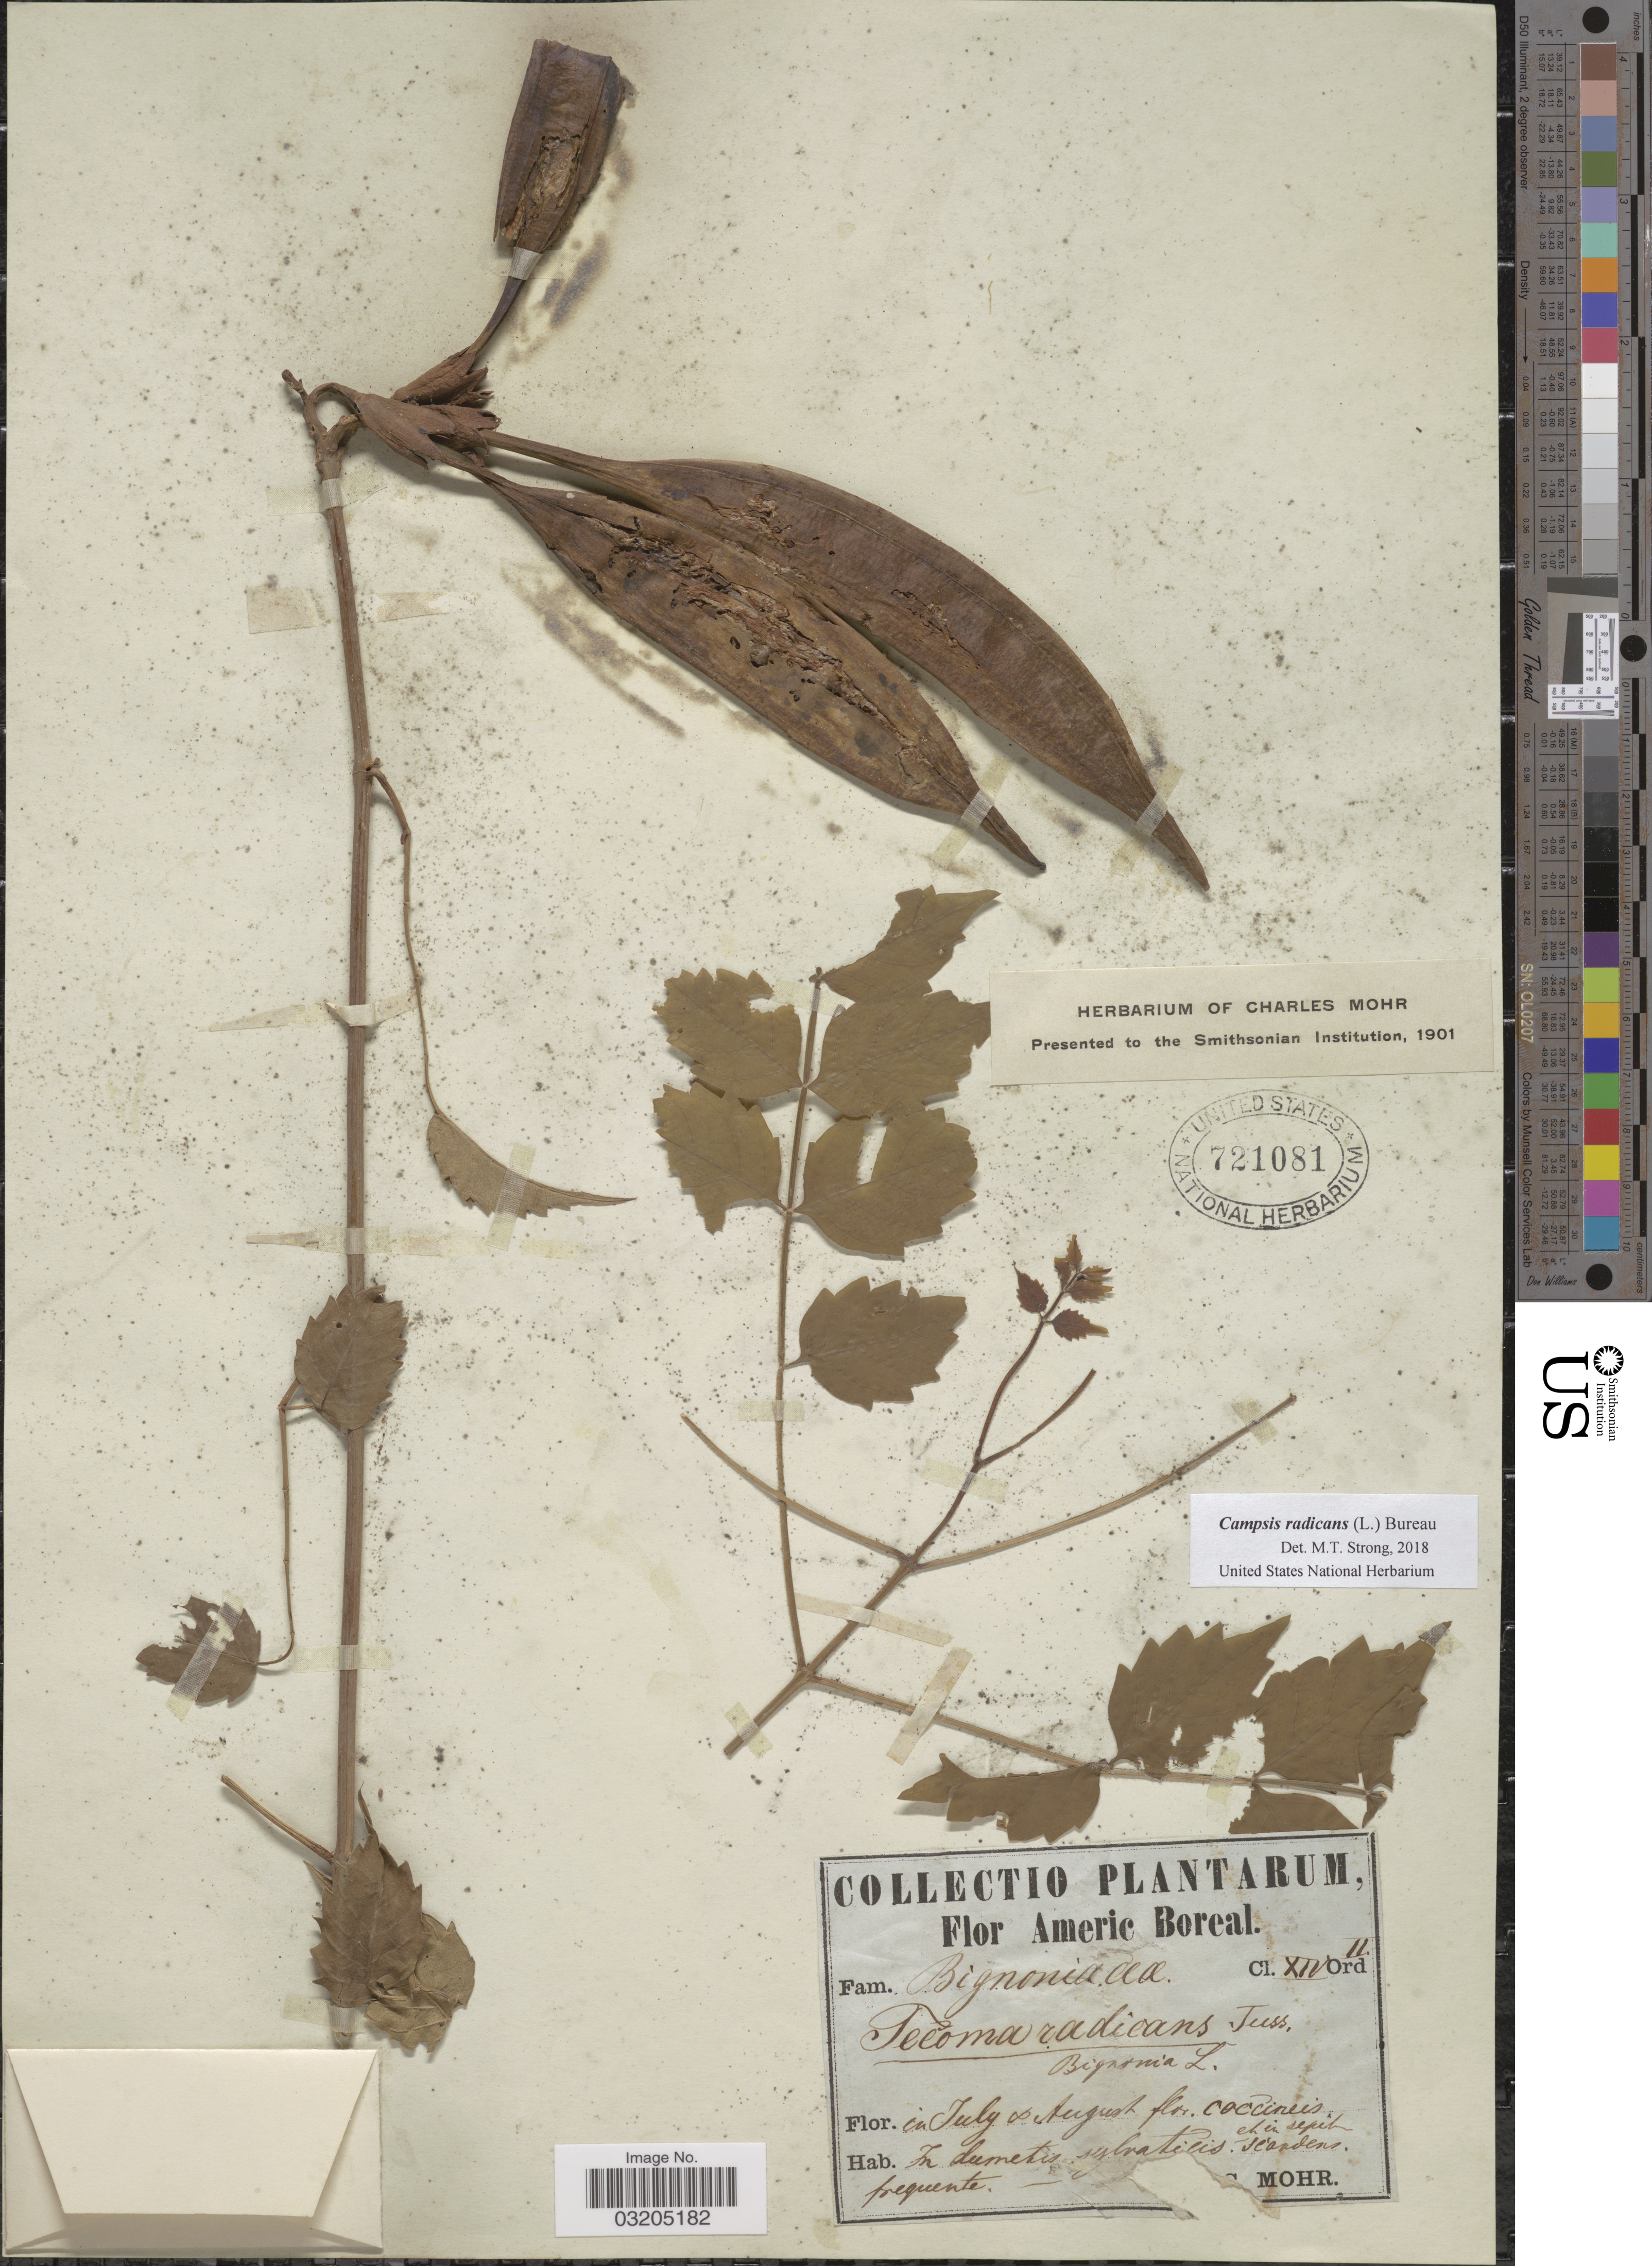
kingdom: Plantae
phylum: Tracheophyta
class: Magnoliopsida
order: Lamiales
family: Bignoniaceae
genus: Campsis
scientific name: Campsis radicans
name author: (L.) Seem.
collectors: C. T. Mohr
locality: Americ Boreal.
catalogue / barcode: US 721081